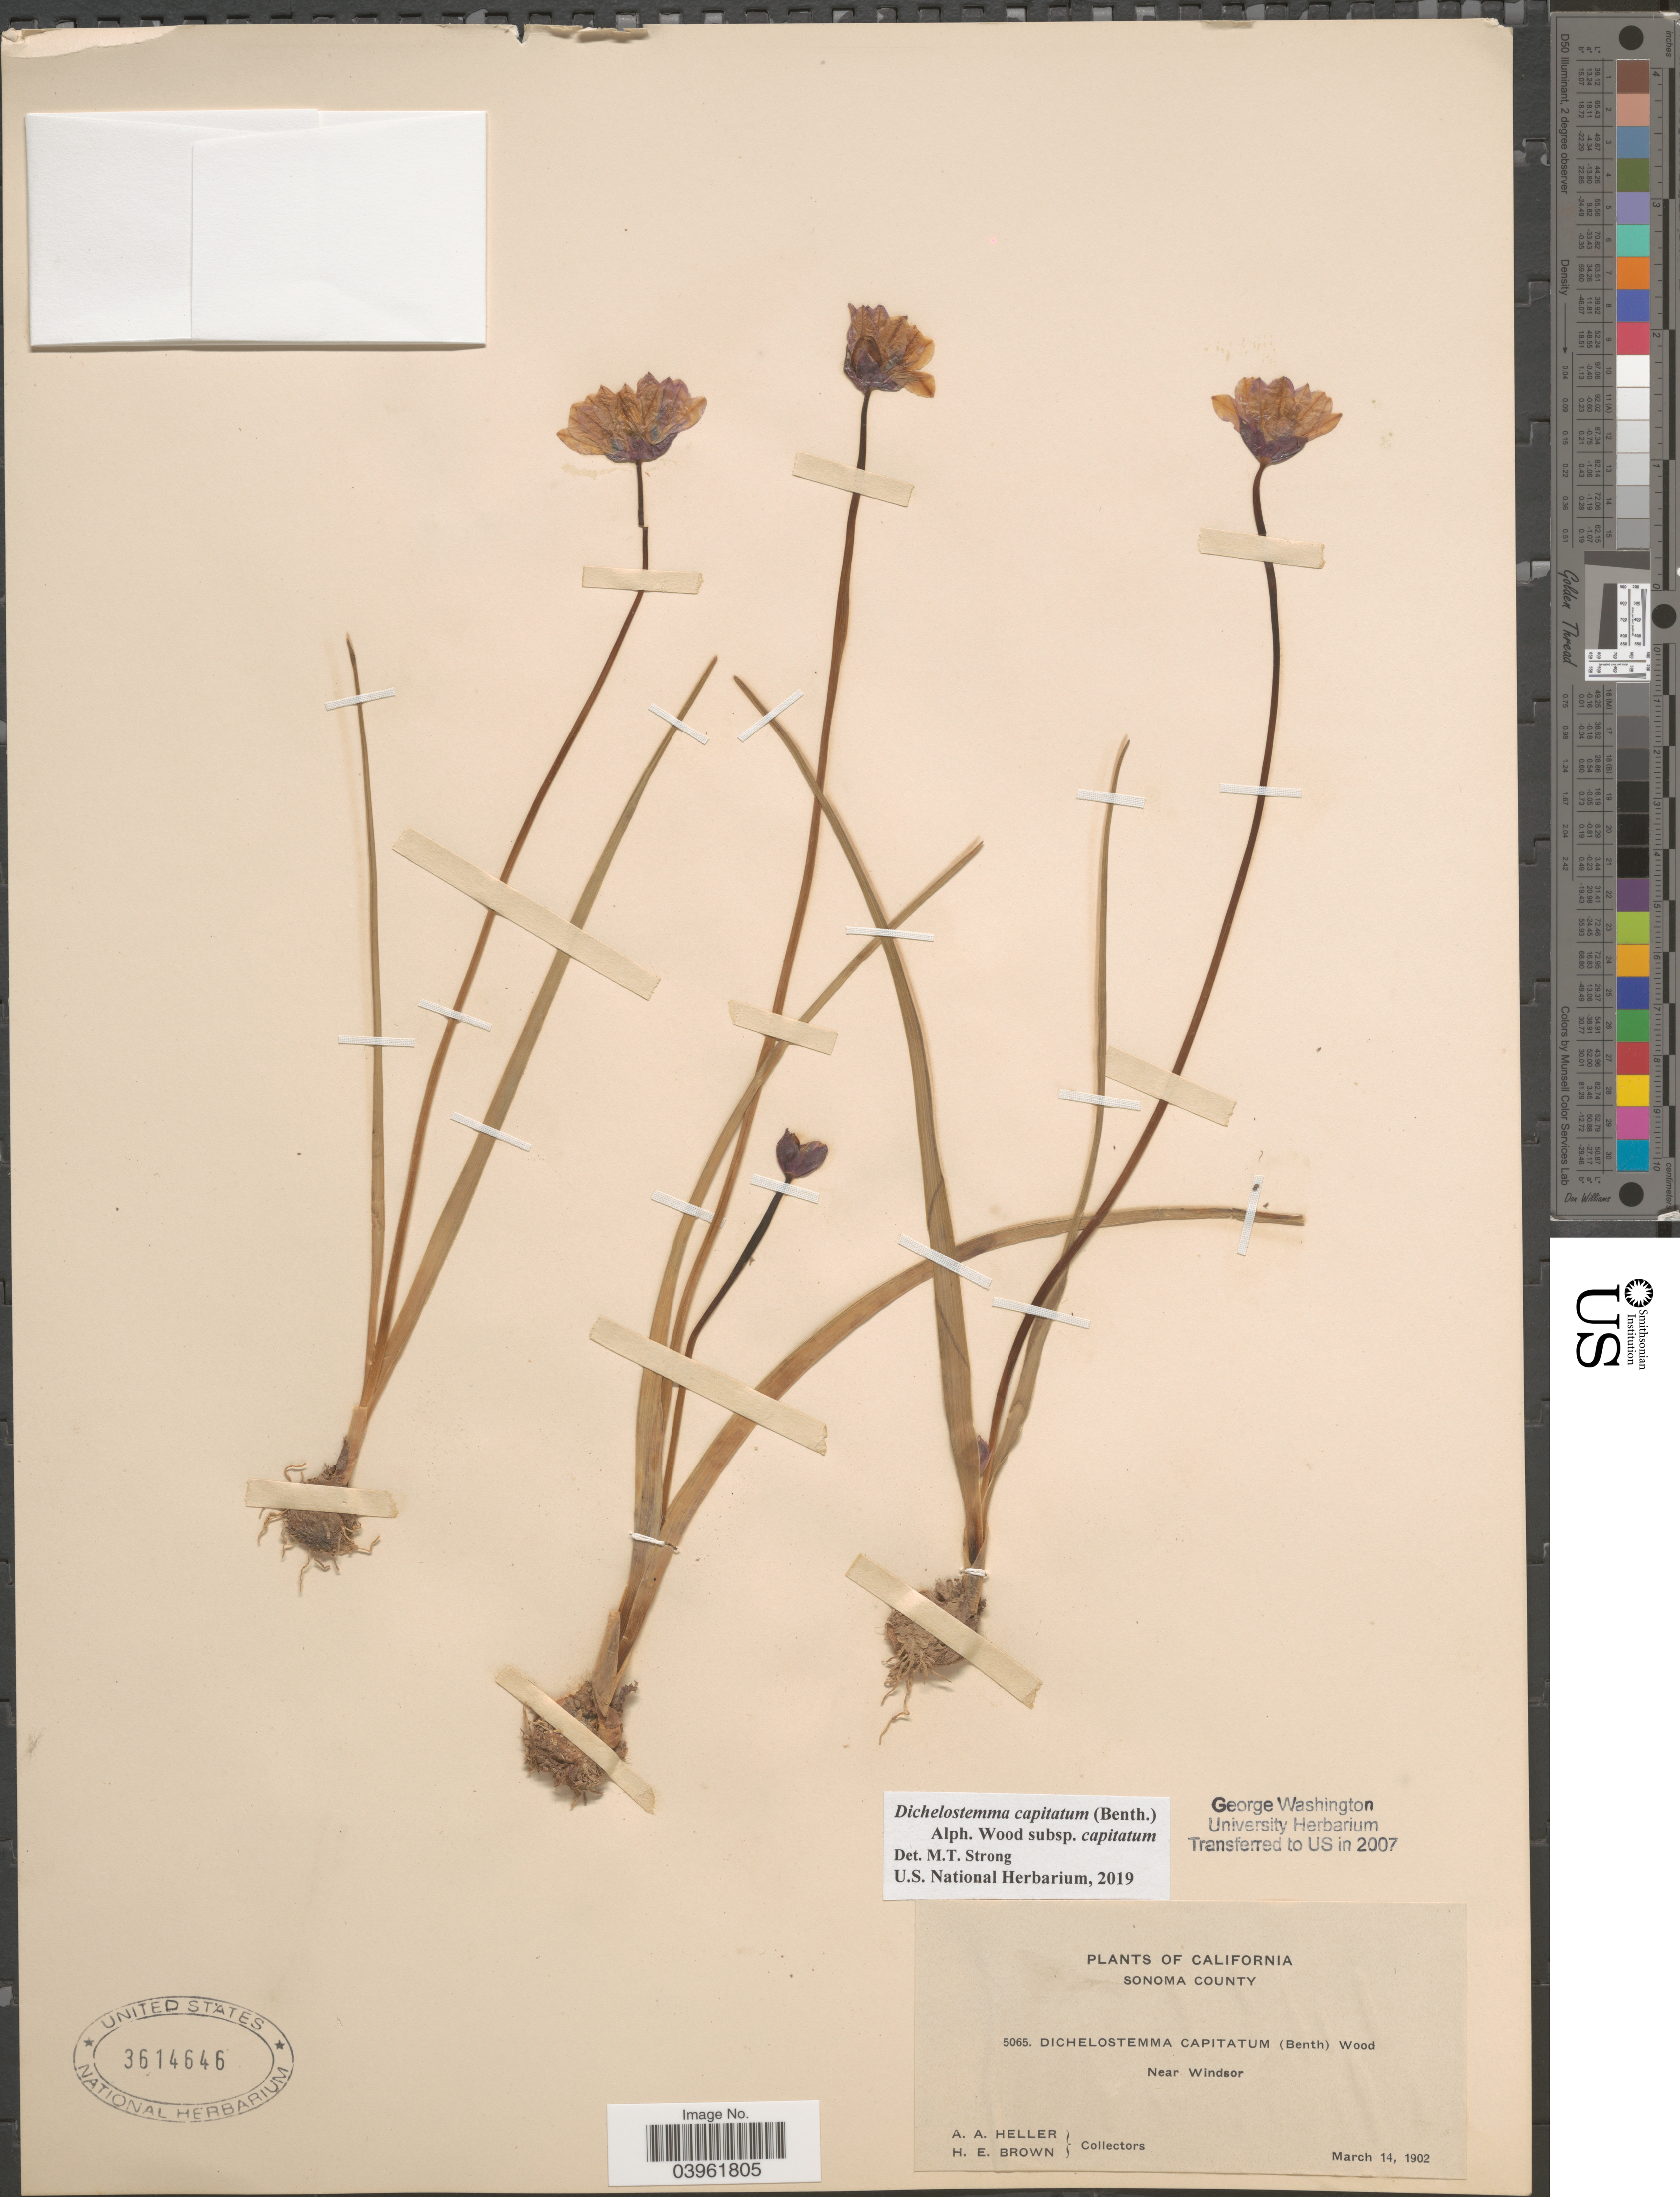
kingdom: Plantae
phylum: Tracheophyta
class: Liliopsida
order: Asparagales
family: Asparagaceae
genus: Dichelostemma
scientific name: Dichelostemma capitatum subsp. capitatum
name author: (Benth.) Alph. Wood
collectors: A. A. Heller & H. E. Brown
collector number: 5065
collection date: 1902-03-14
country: United States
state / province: California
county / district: Sonoma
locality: Sonoma County. Near Windsor.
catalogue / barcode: US 3614646